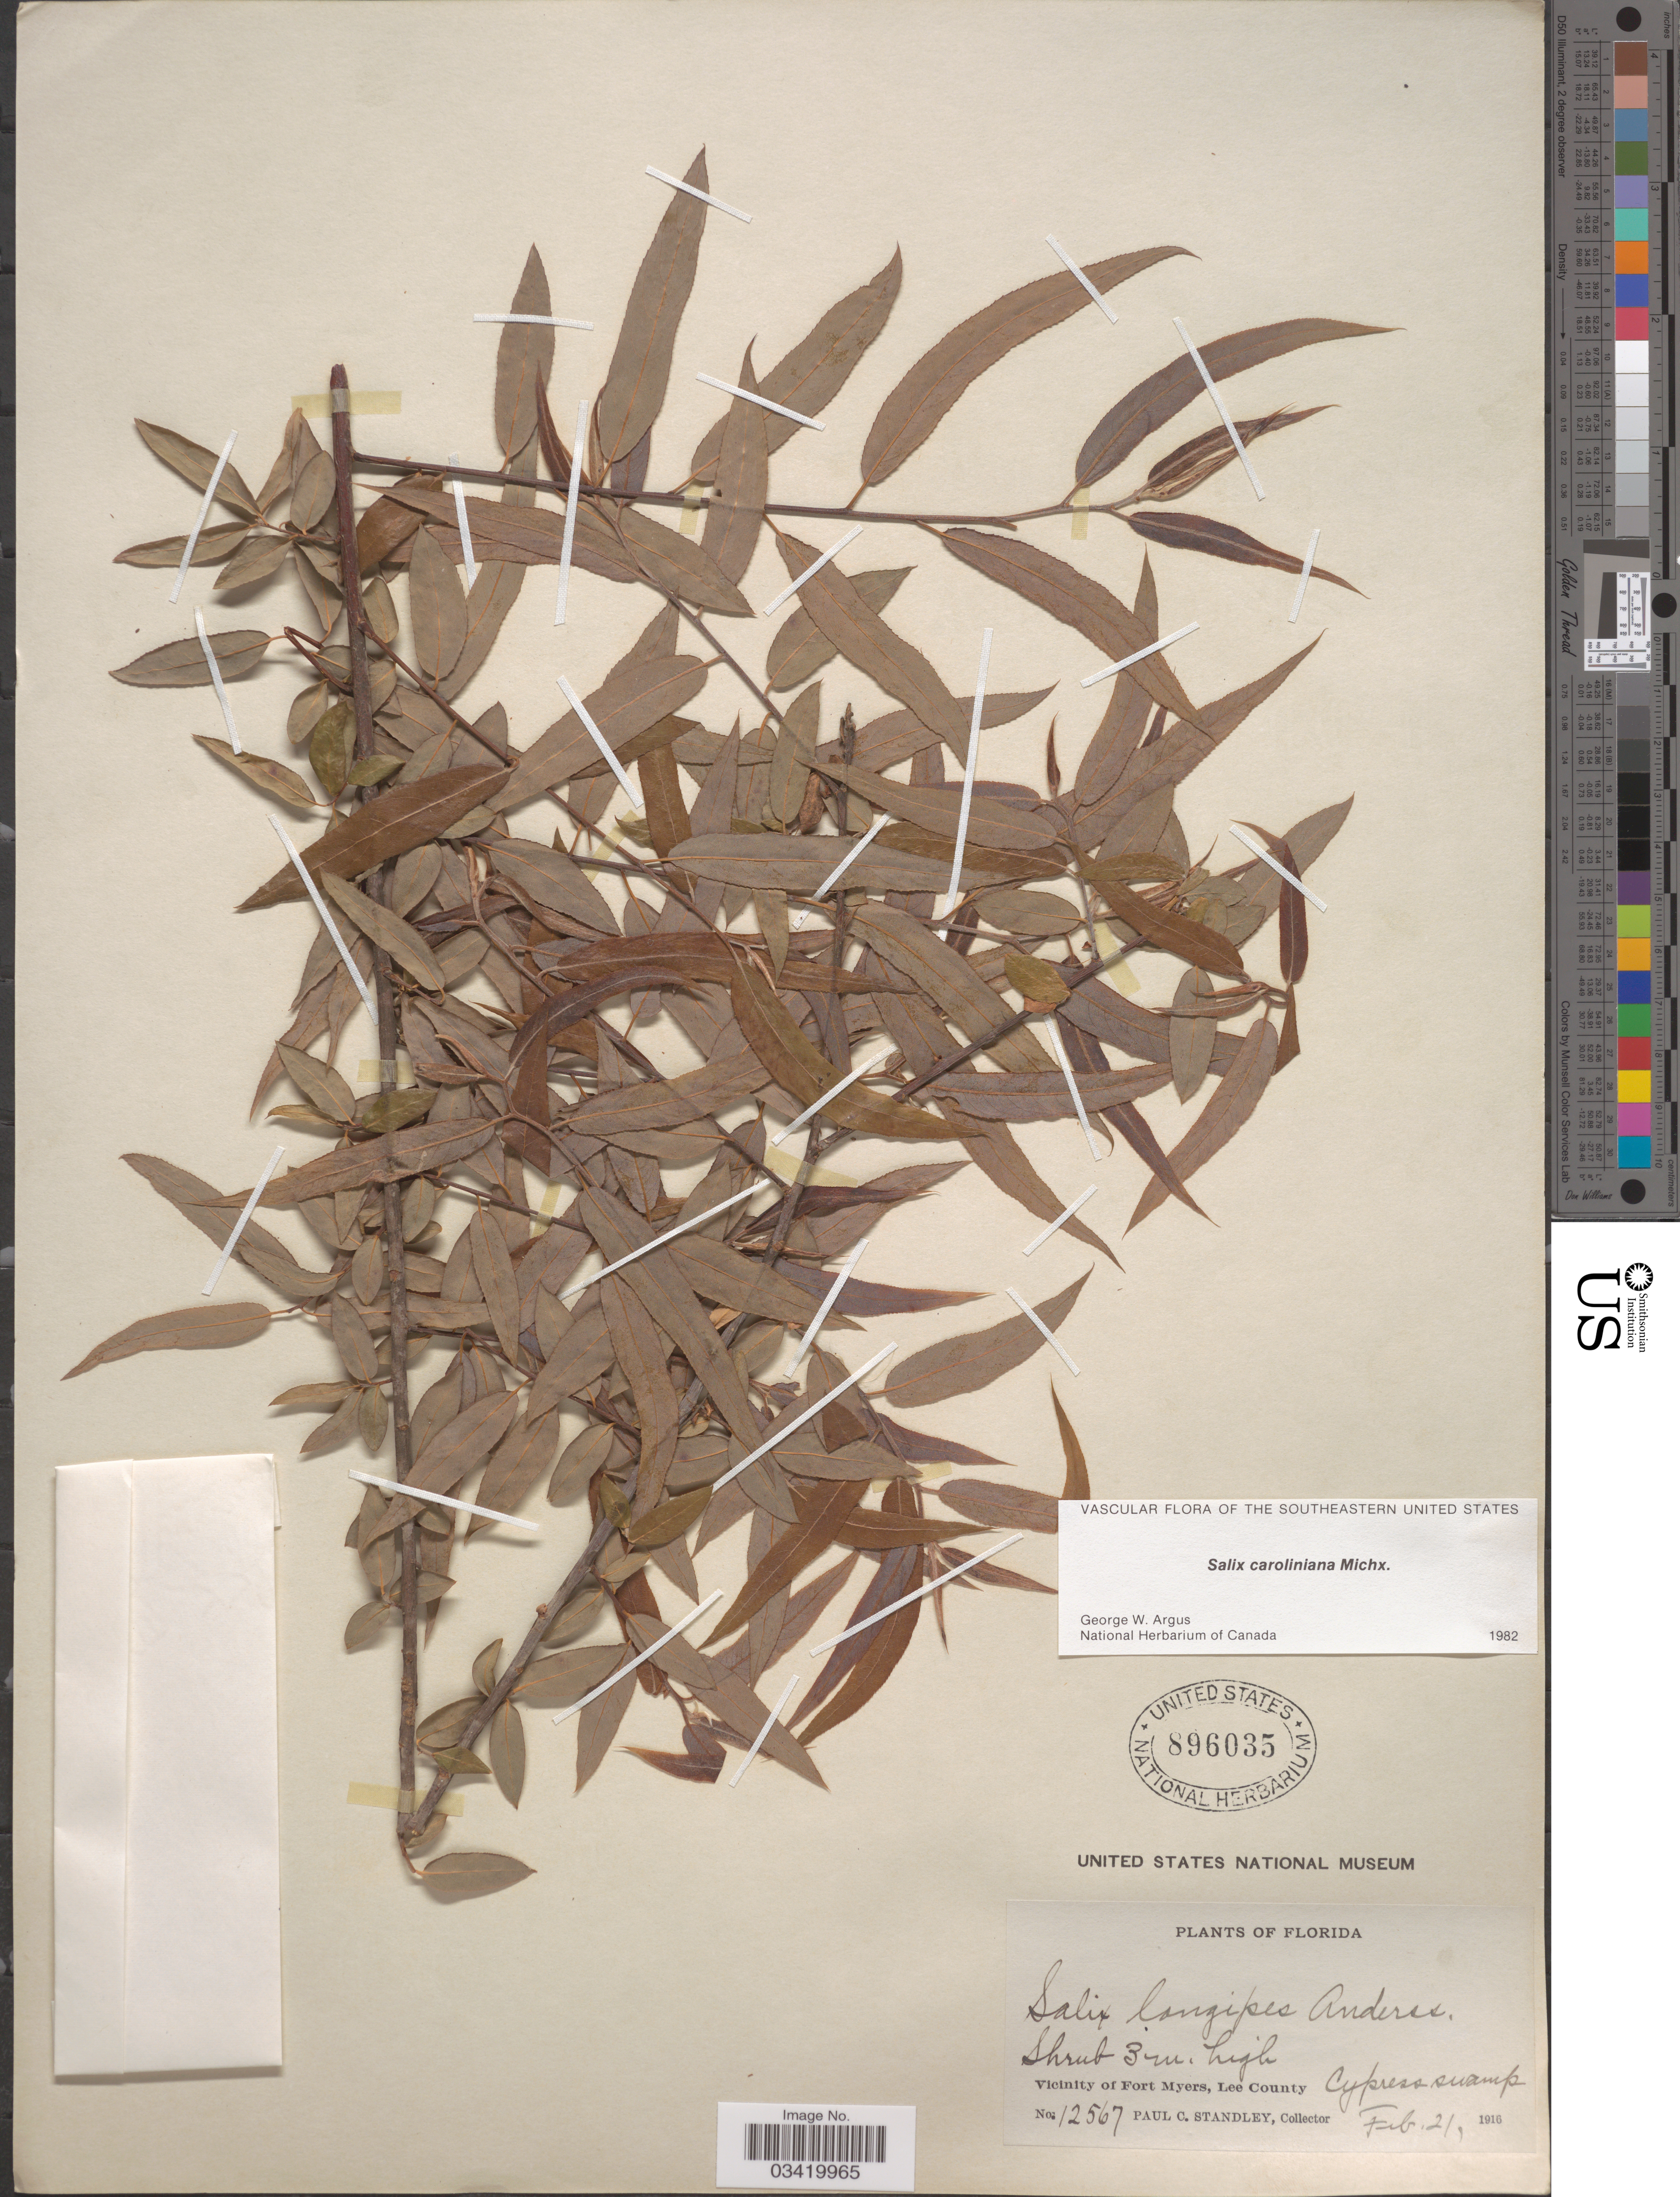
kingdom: Plantae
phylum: Tracheophyta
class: Magnoliopsida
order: Malpighiales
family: Salicaceae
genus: Salix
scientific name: Salix caroliniana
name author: Michx.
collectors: P. C. Standley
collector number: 12567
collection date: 1916-02-21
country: United States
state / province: Florida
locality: Vicinity of Fort Myers, Lee County. Cypress swamp.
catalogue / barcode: US 896035